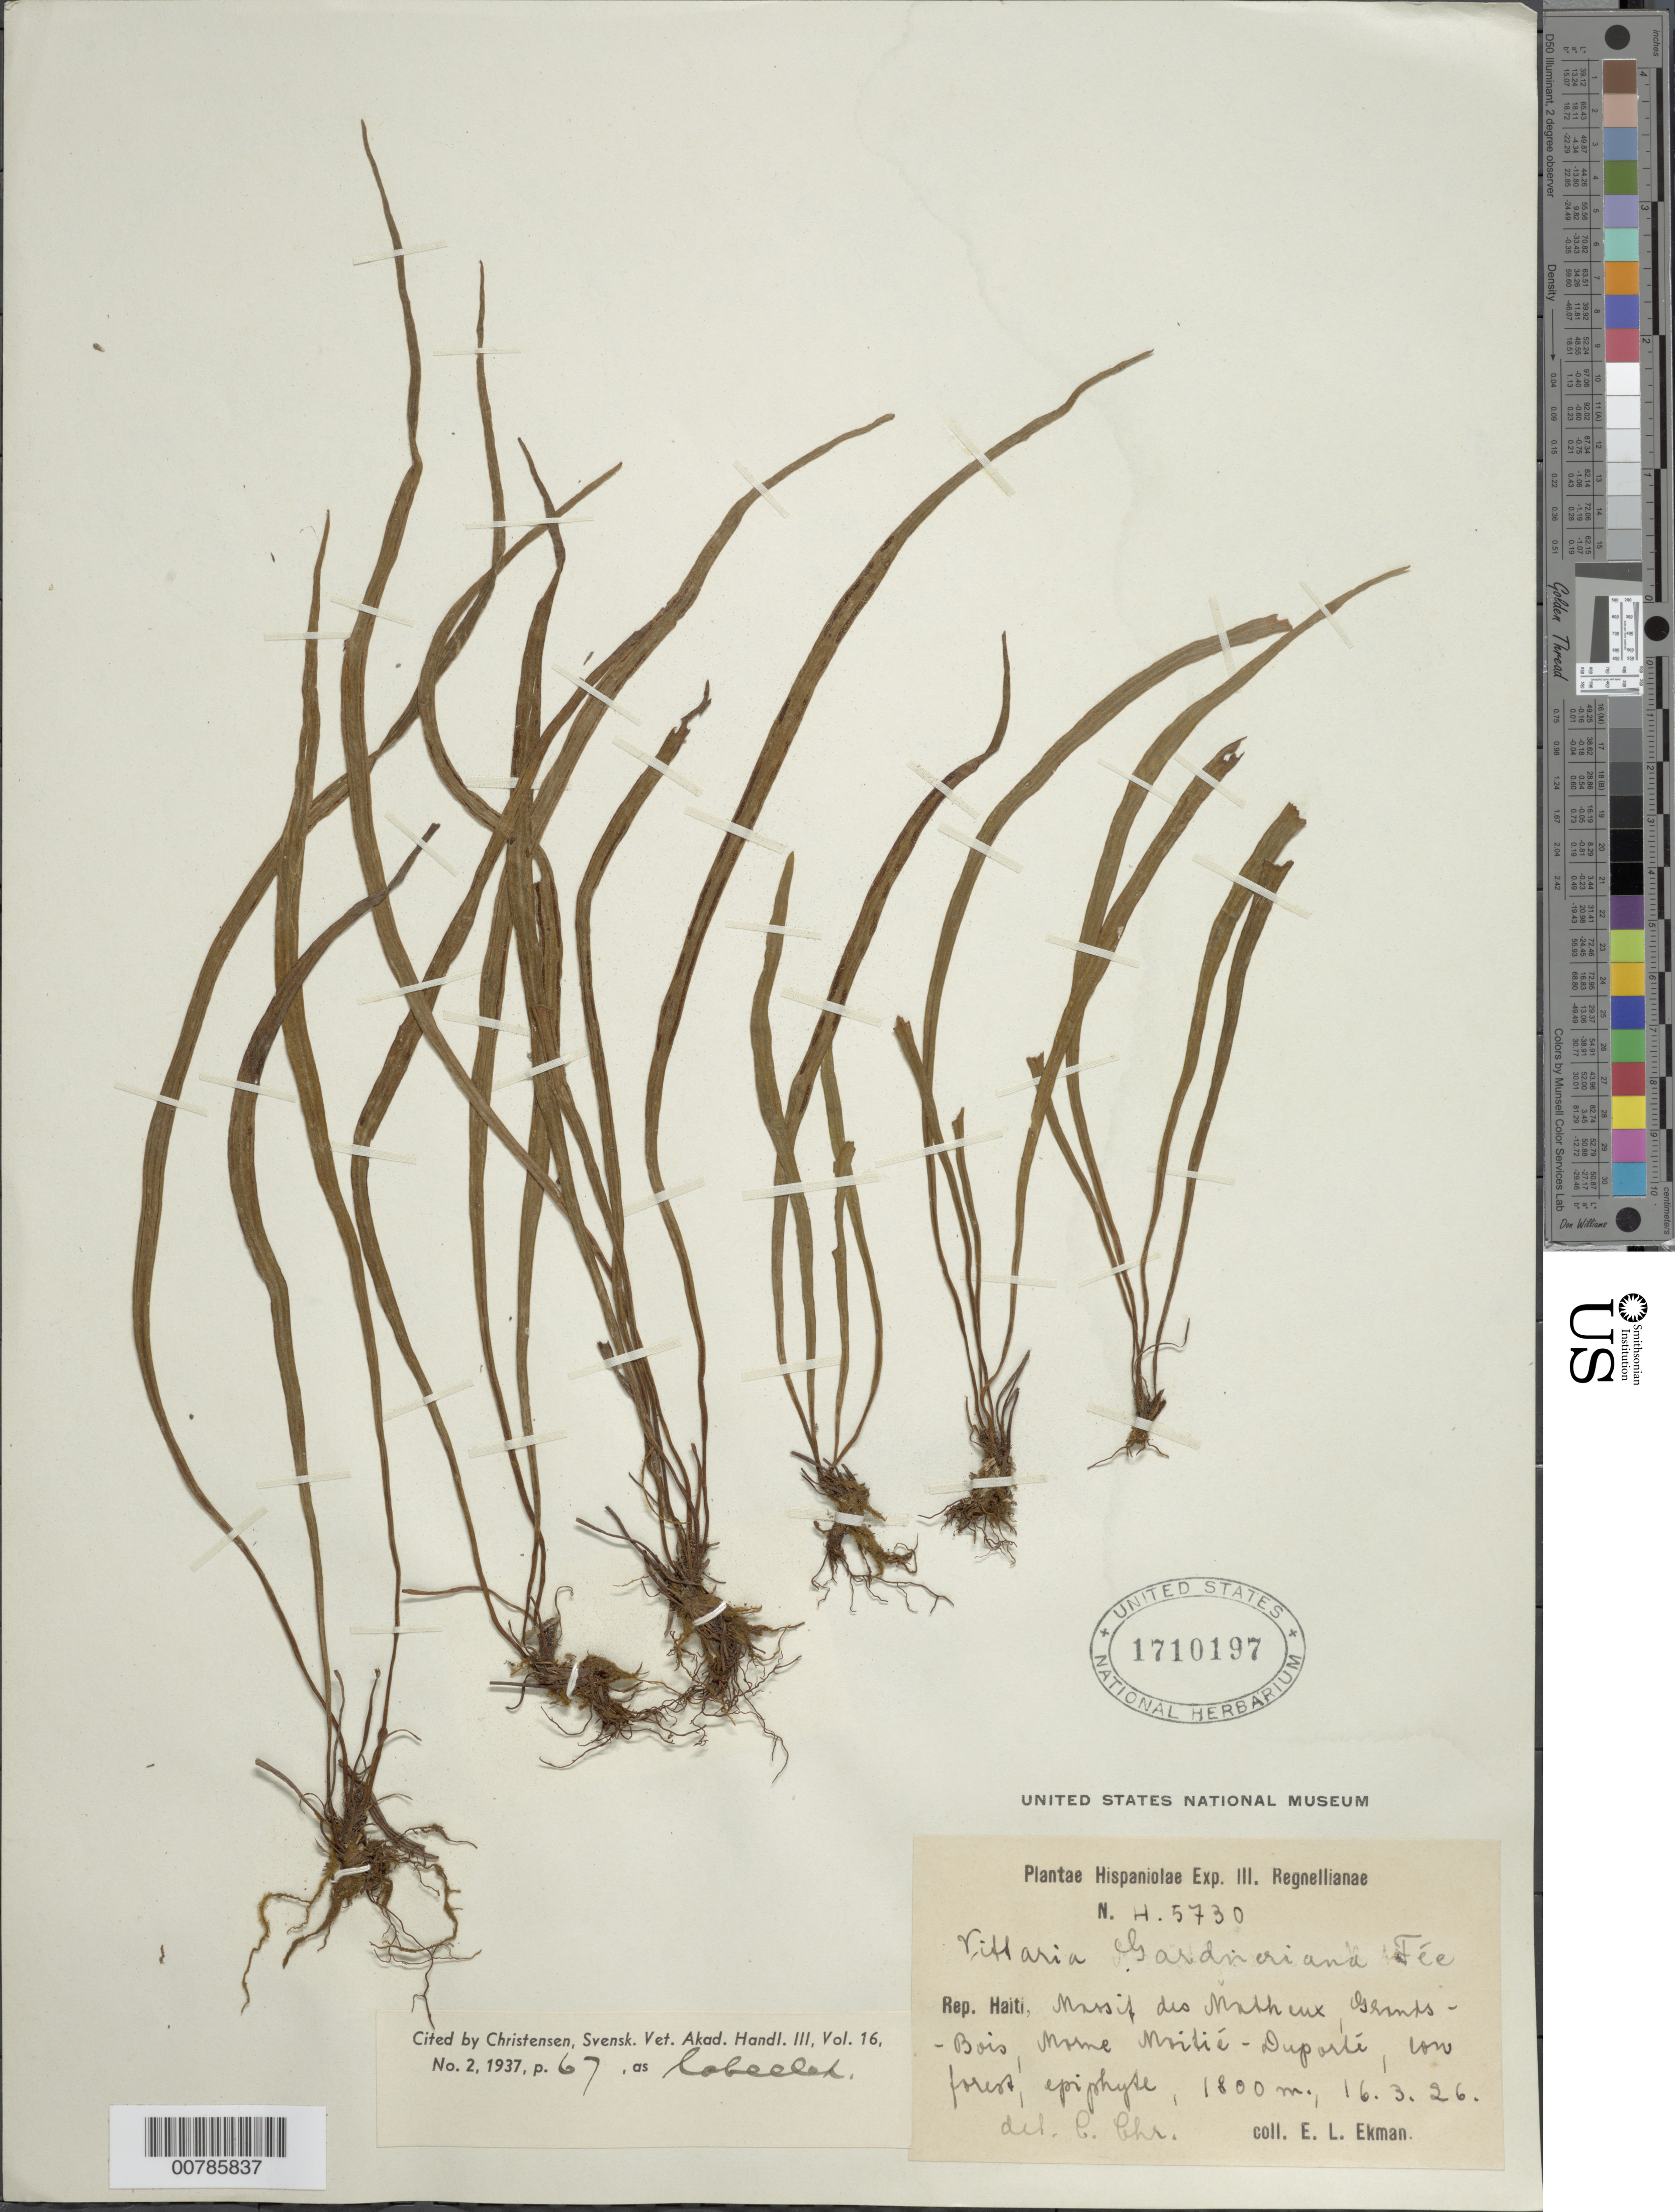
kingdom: Plantae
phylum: Tracheophyta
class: Polypodiopsida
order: Polypodiales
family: Pteridaceae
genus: Radiovittaria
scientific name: Radiovittaria gardneriana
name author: (Fée) E.H. Crane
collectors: E. L. Ekman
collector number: H 5730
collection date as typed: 16 Mar 1926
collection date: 1926-03-16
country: Haiti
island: Hispaniola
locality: Massif des Matheux, Grands Bois, Morne Moitié-Duporté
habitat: Low forest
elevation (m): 1800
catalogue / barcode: US 1710197